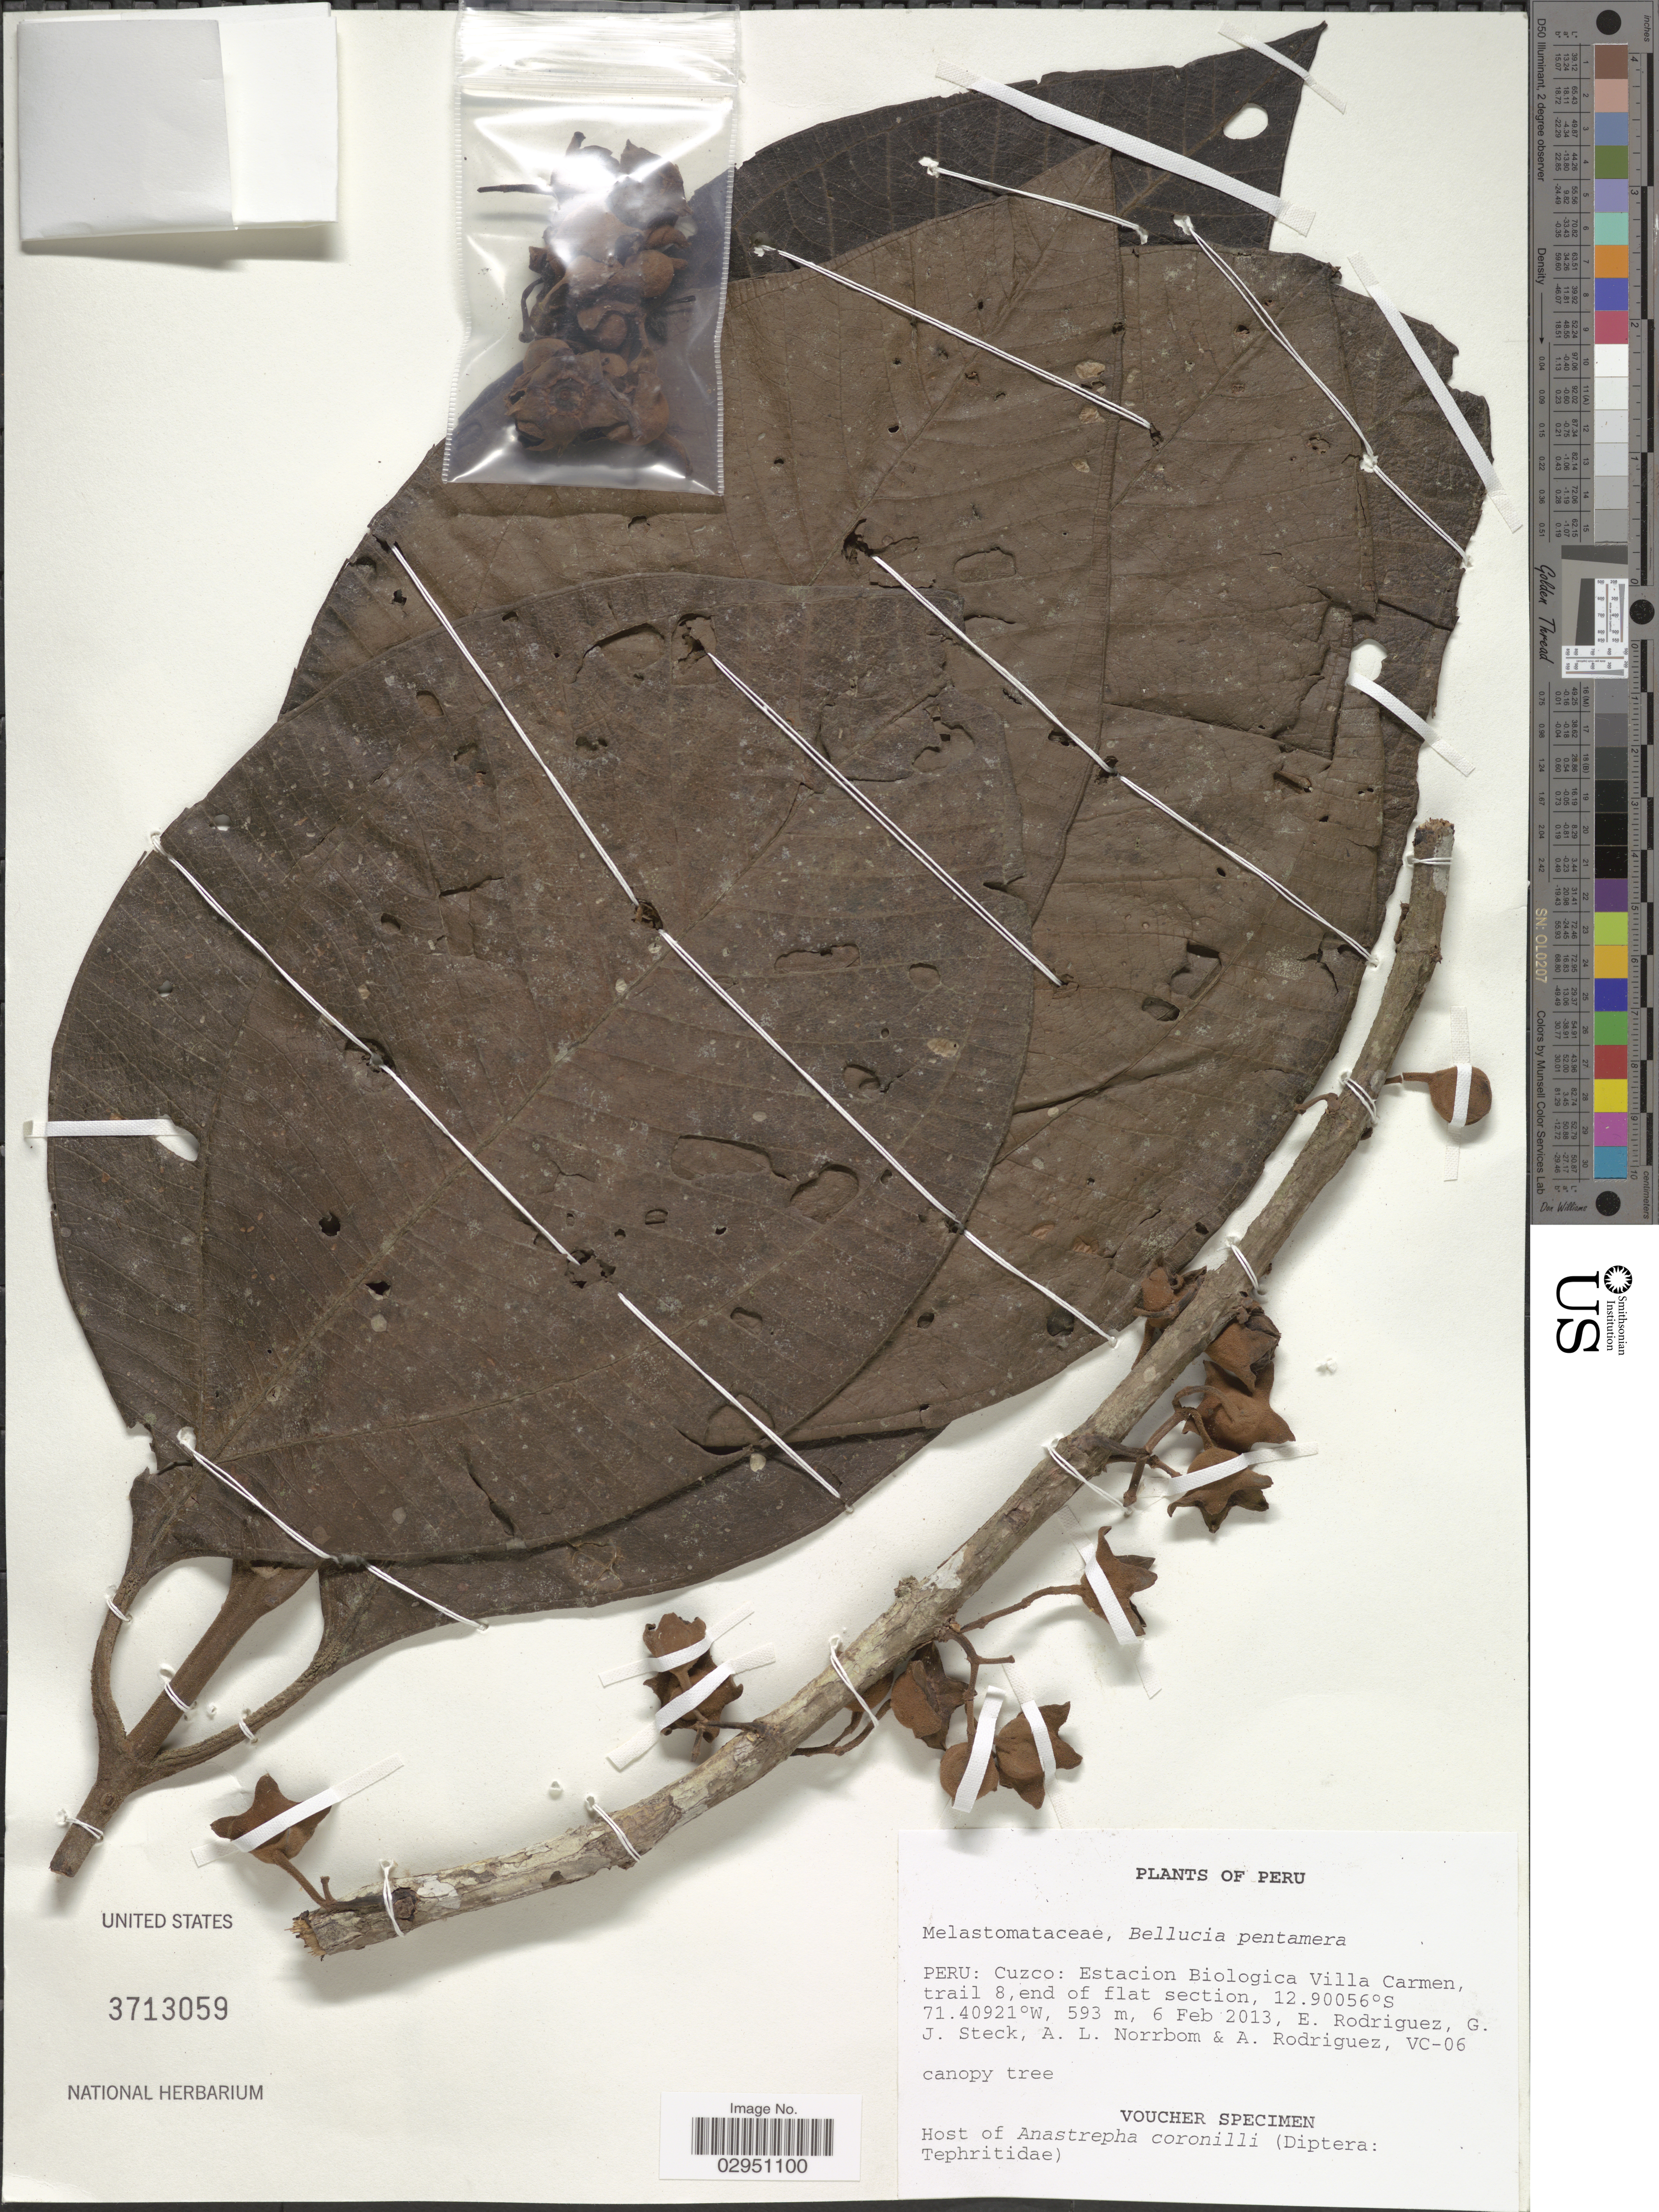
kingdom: Plantae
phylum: Tracheophyta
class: Magnoliopsida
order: Myrtales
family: Melastomataceae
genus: Bellucia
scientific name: Bellucia pentamera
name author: Naudin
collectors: E. Rodriguez, G. Steck, A. L. Norrbom & A. Rodriguez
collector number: VC-06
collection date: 2013-02-06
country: Peru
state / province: Cusco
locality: Cuzco: Estacion Biologica Villa Carm3en, trail 8, end of flat section.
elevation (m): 593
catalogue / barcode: US 3713059